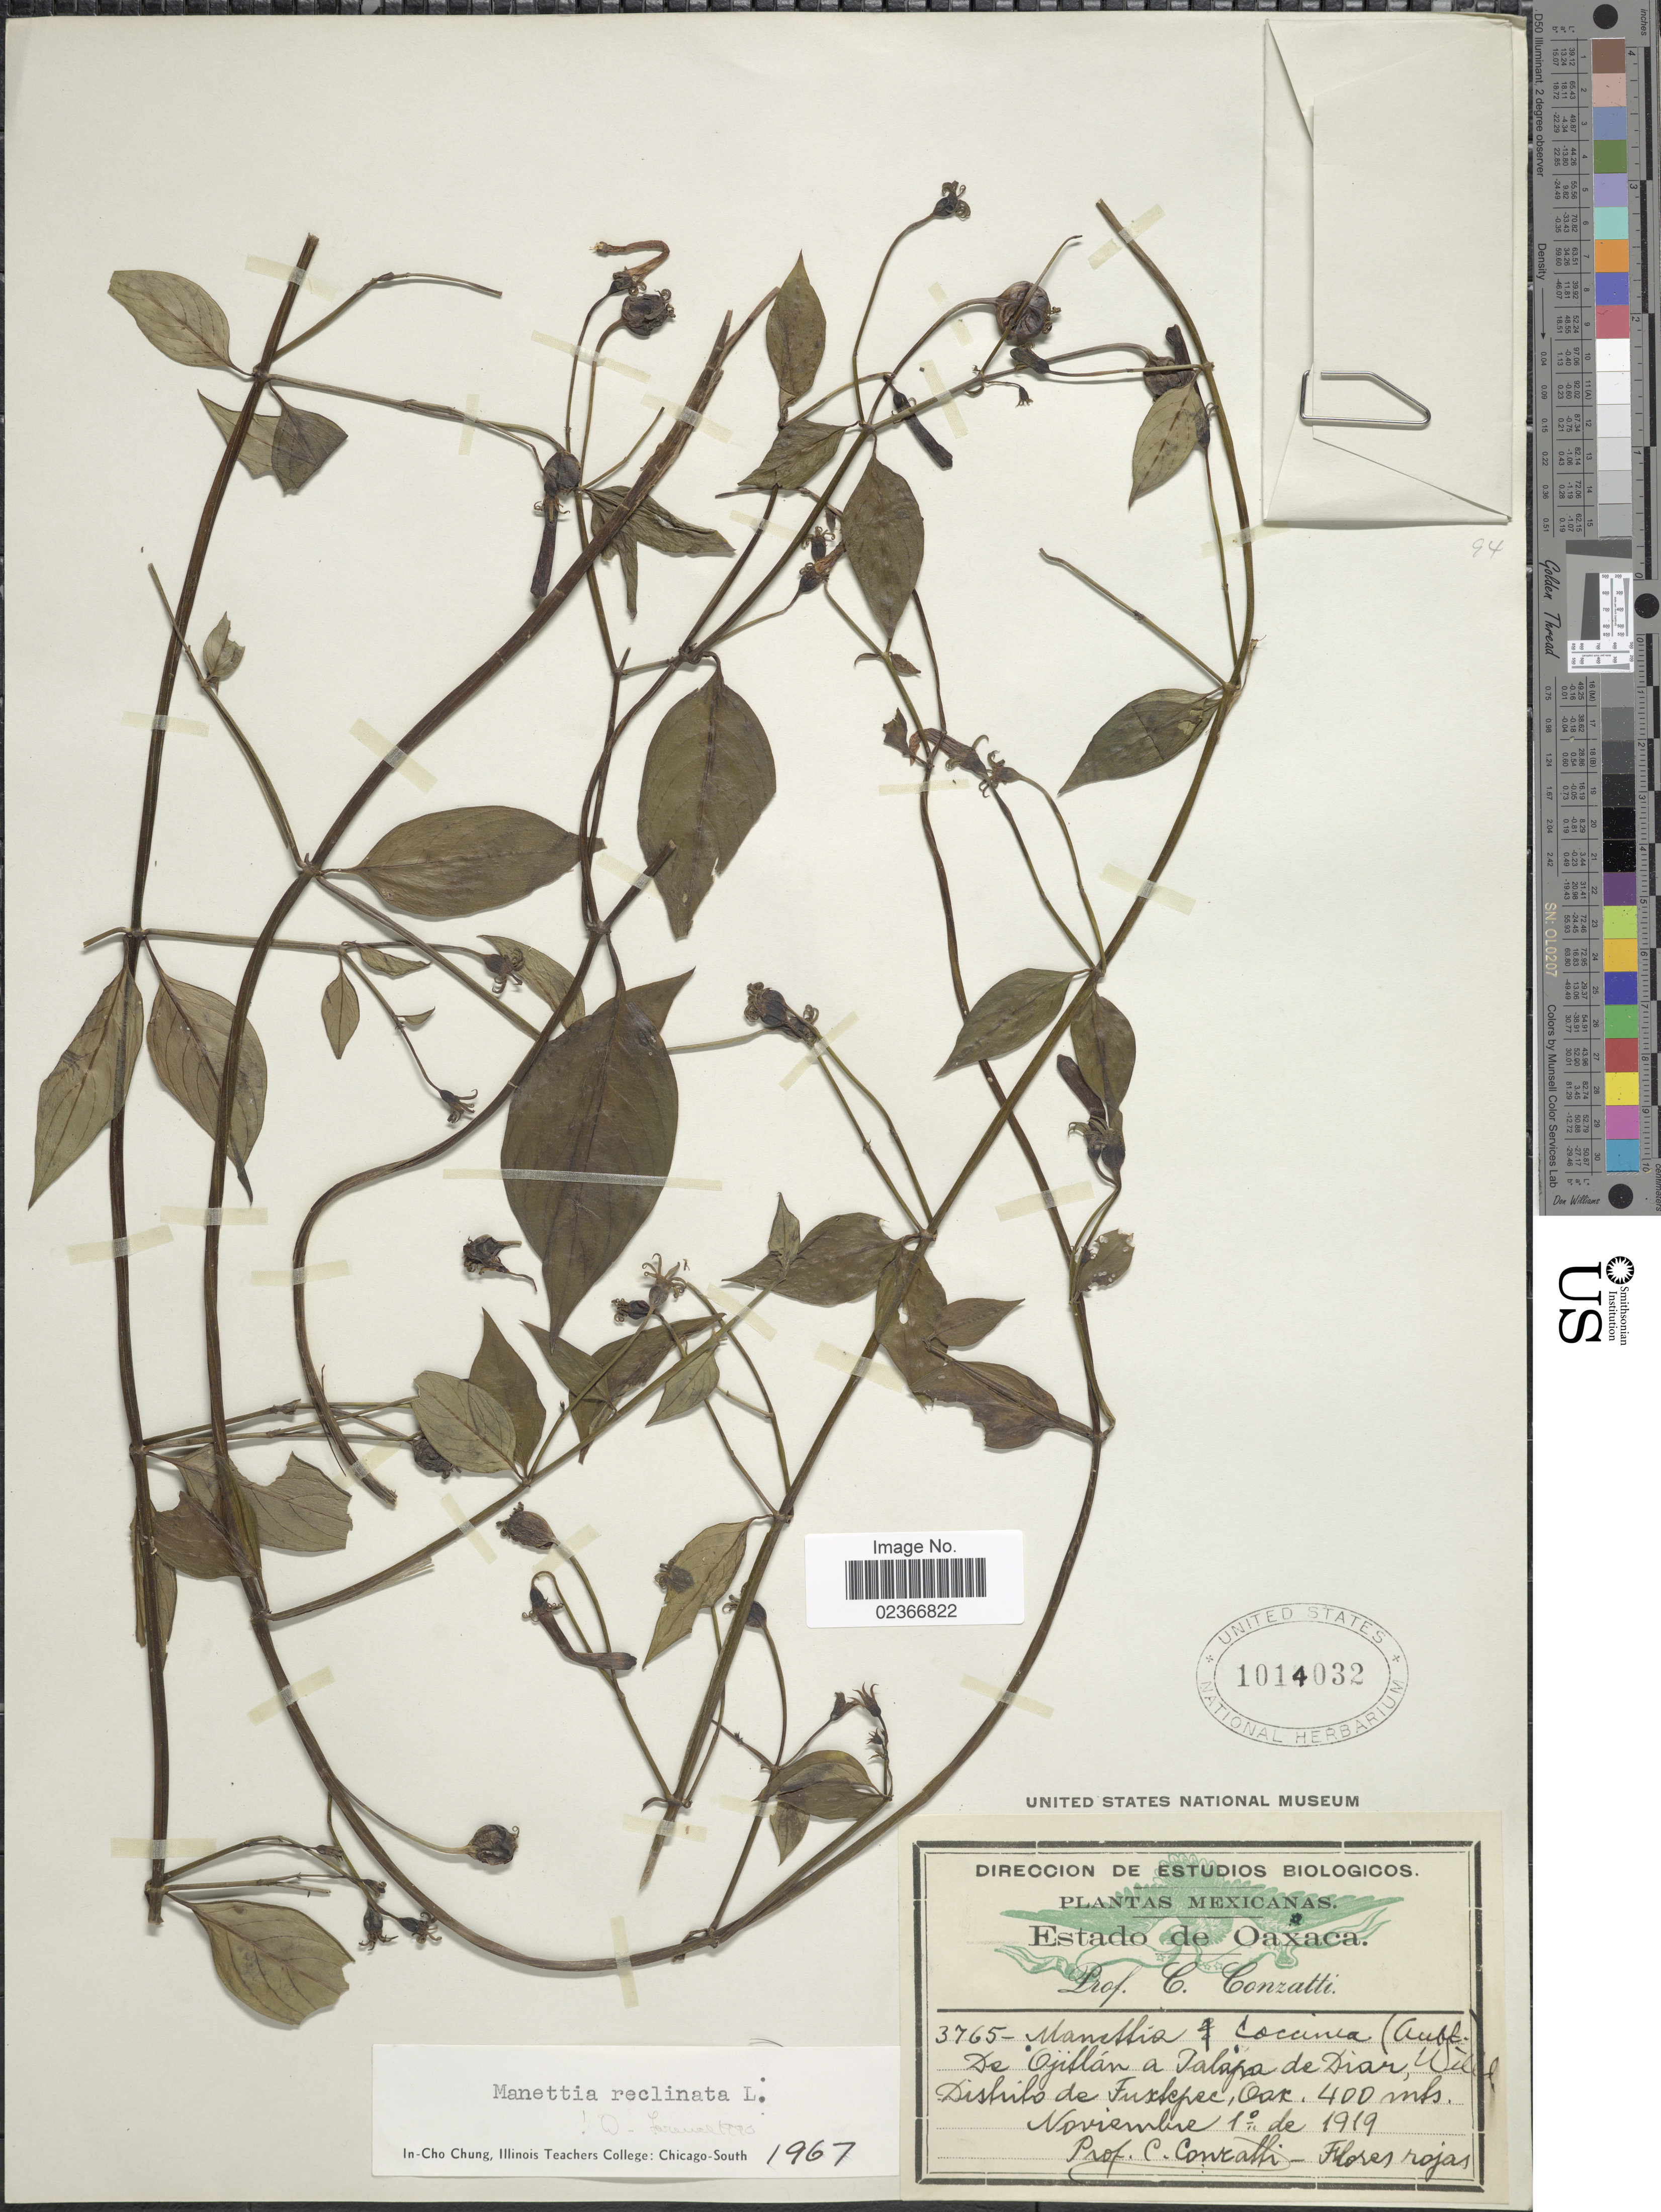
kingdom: Plantae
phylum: Tracheophyta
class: Magnoliopsida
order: Gentianales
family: Rubiaceae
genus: Manettia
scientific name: Manettia reclinata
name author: L.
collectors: C. Conzatti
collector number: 3765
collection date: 1919-11-01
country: Mexico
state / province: Oaxaca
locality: De Ojillán a Jalapa de Diaz, Distrito de Tuxtepec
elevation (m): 400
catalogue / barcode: US 1014032